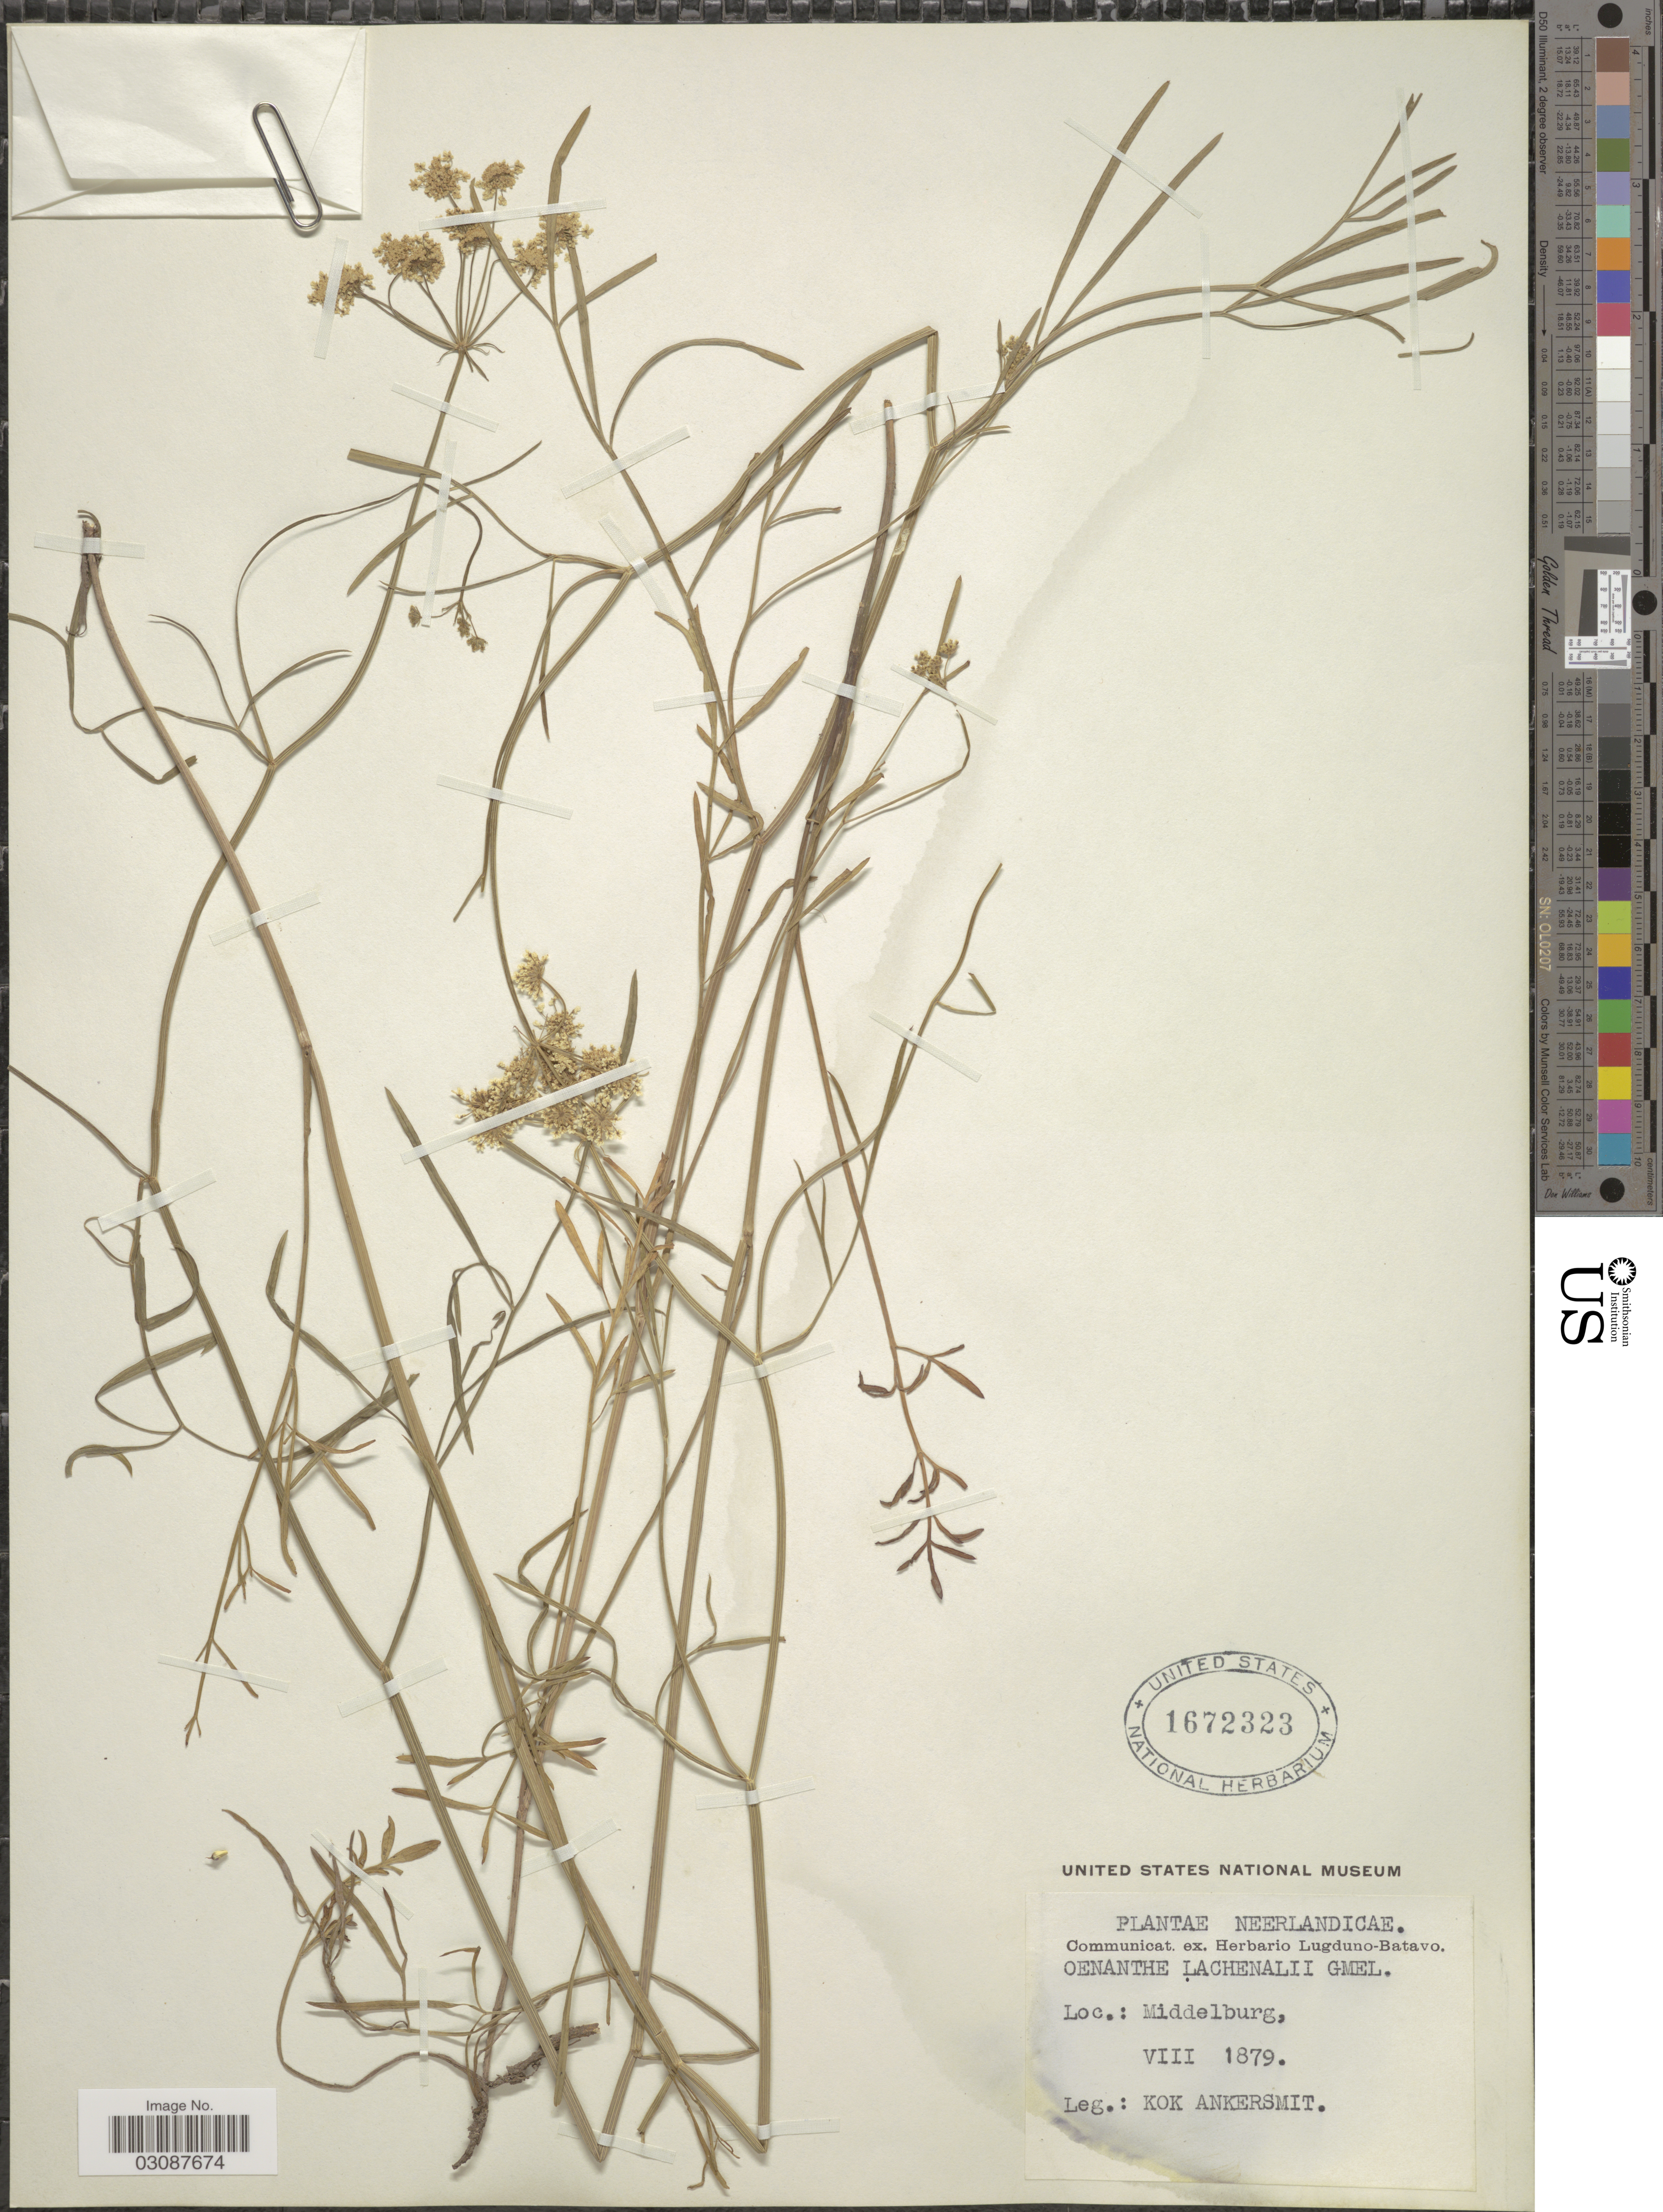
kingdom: Plantae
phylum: Tracheophyta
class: Magnoliopsida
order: Apiales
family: Apiaceae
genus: Oenanthe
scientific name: Oenanthe lachenalii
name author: C.C. Gmel.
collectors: Kok Ankersmit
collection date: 1879-08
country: Netherlands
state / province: Zeeland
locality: Neerlandicae, Middelburg.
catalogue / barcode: US 1672323